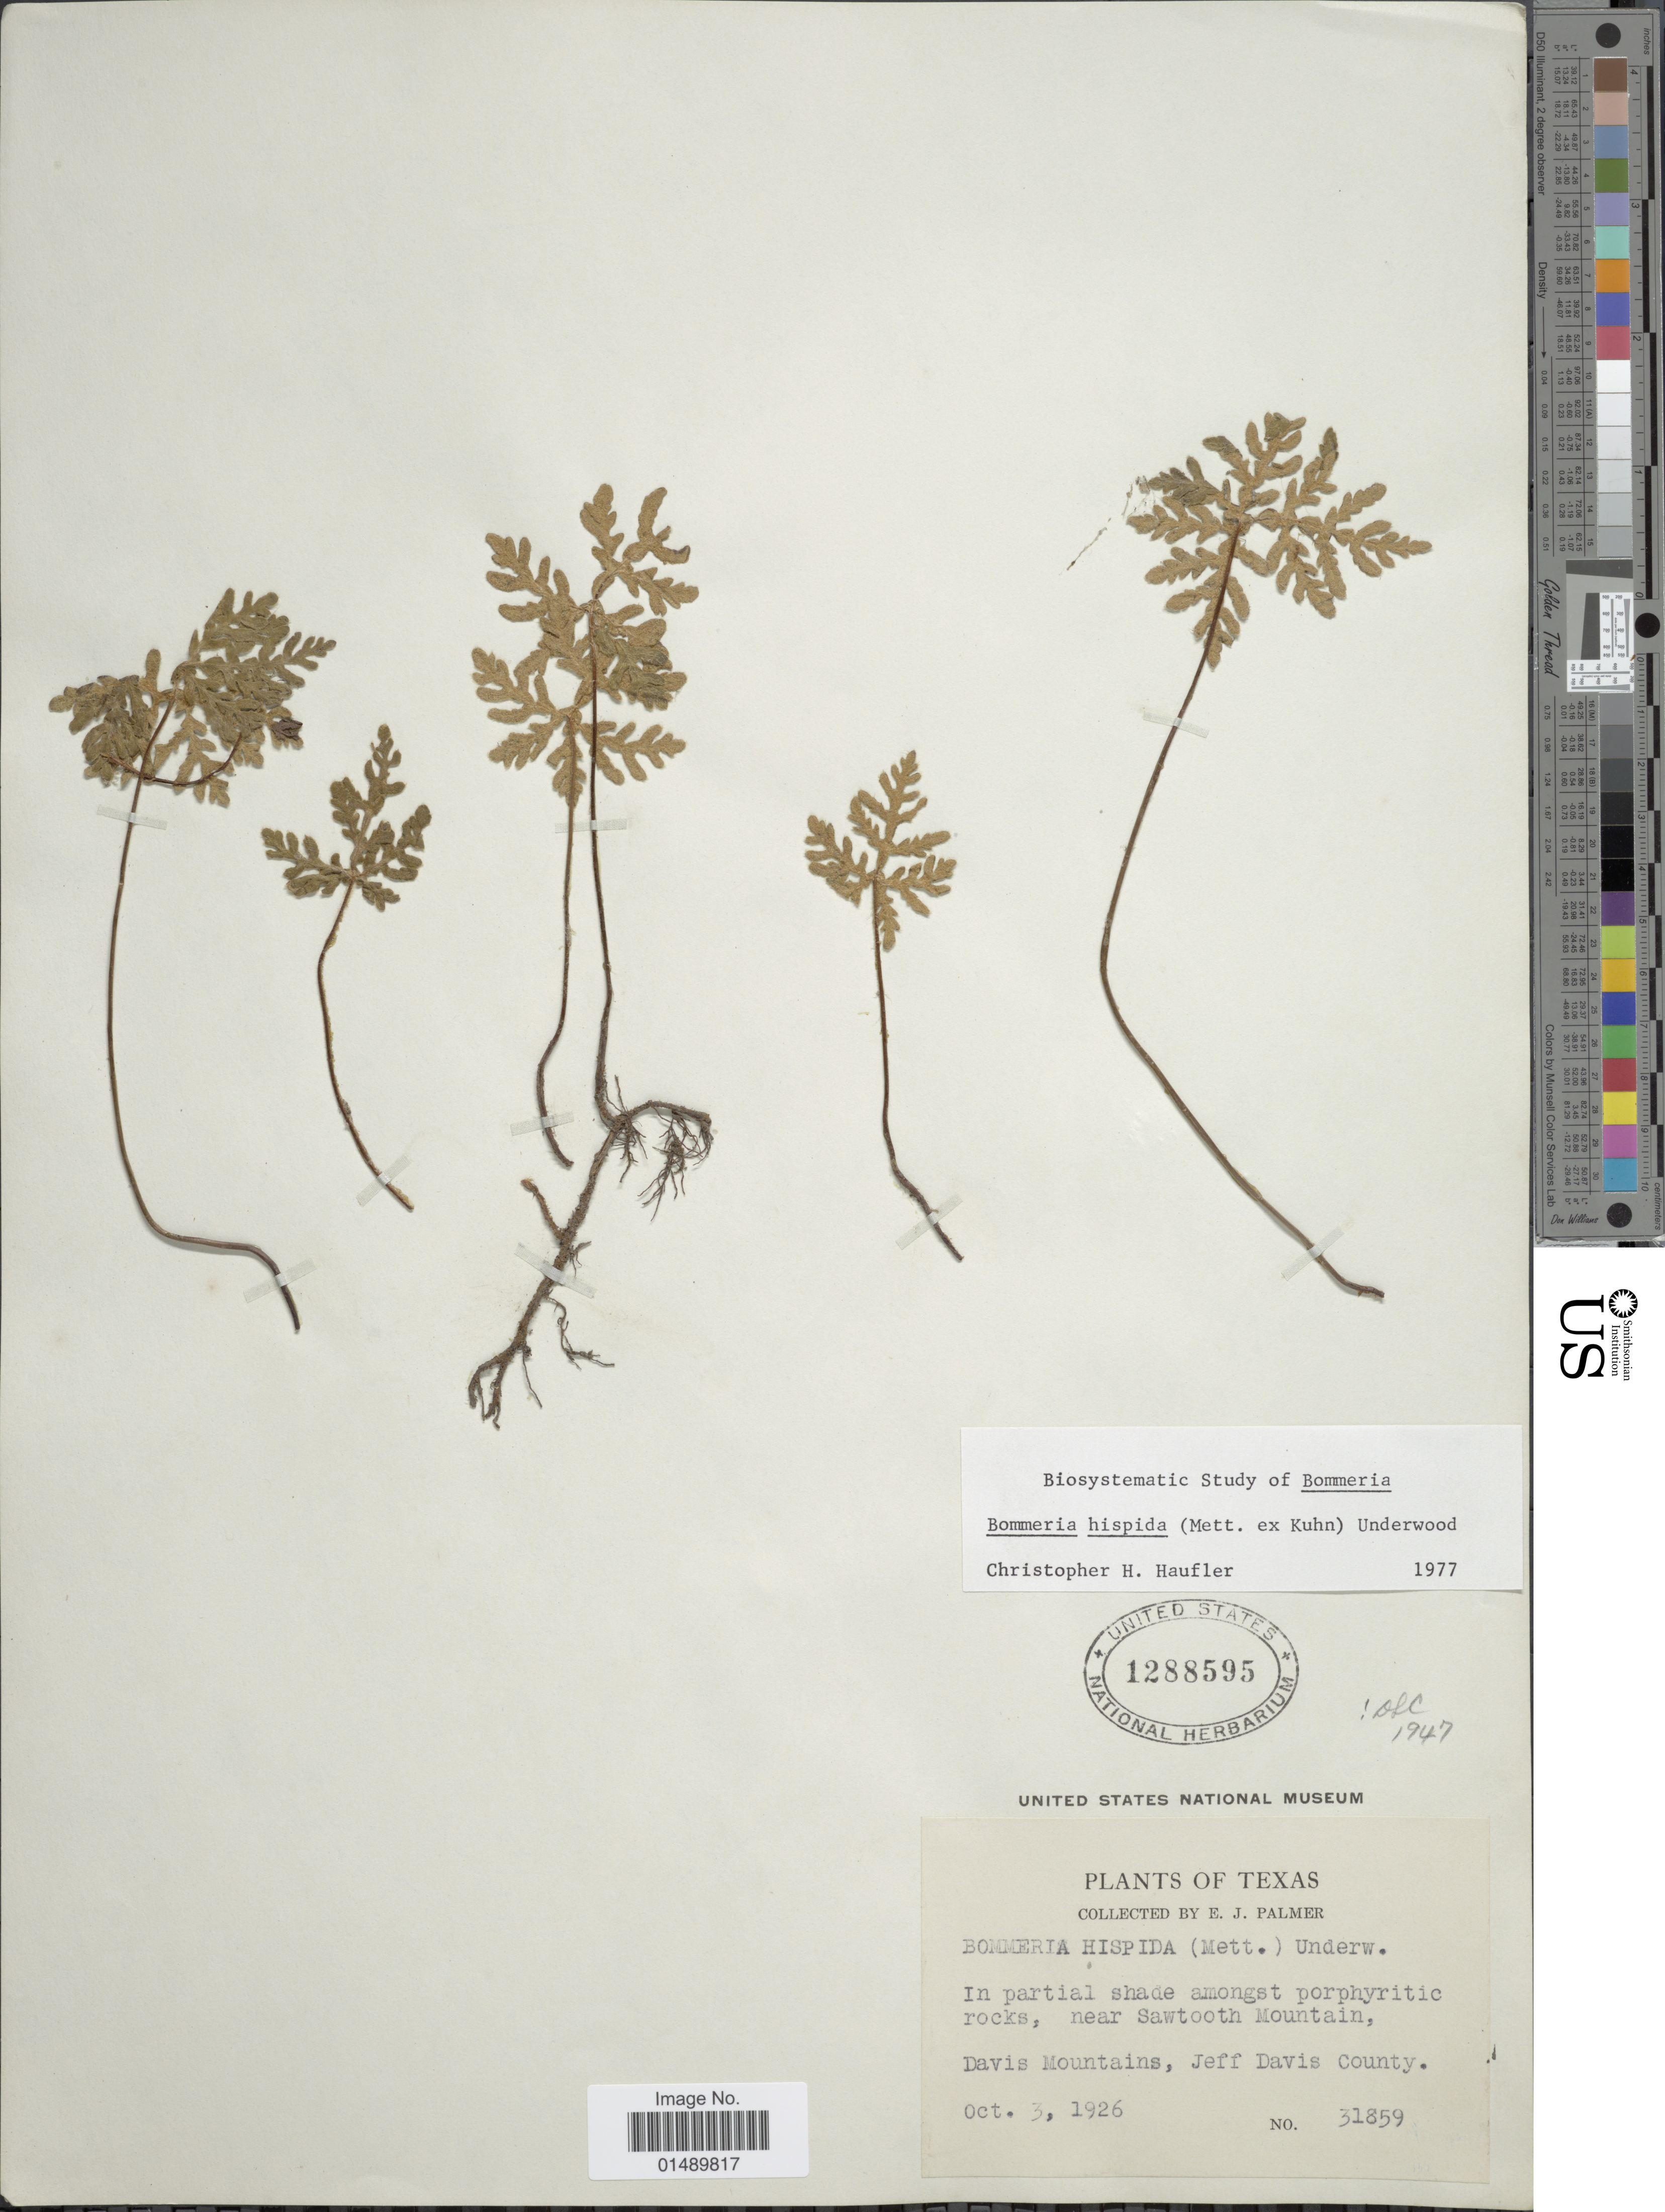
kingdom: Plantae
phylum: Tracheophyta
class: Polypodiopsida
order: Polypodiales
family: Pteridaceae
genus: Bommeria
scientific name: Bommeria hispida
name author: (Mett. ex Kuhn) Underw.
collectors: E. J. Palmer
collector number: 31859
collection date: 1926-10-03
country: United States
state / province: Texas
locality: Texas, In partial shade amongst porphyritic rocks, near Sawtootch Mountain, Davis Mountains, Jeff Davis County.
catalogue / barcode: US 1288595